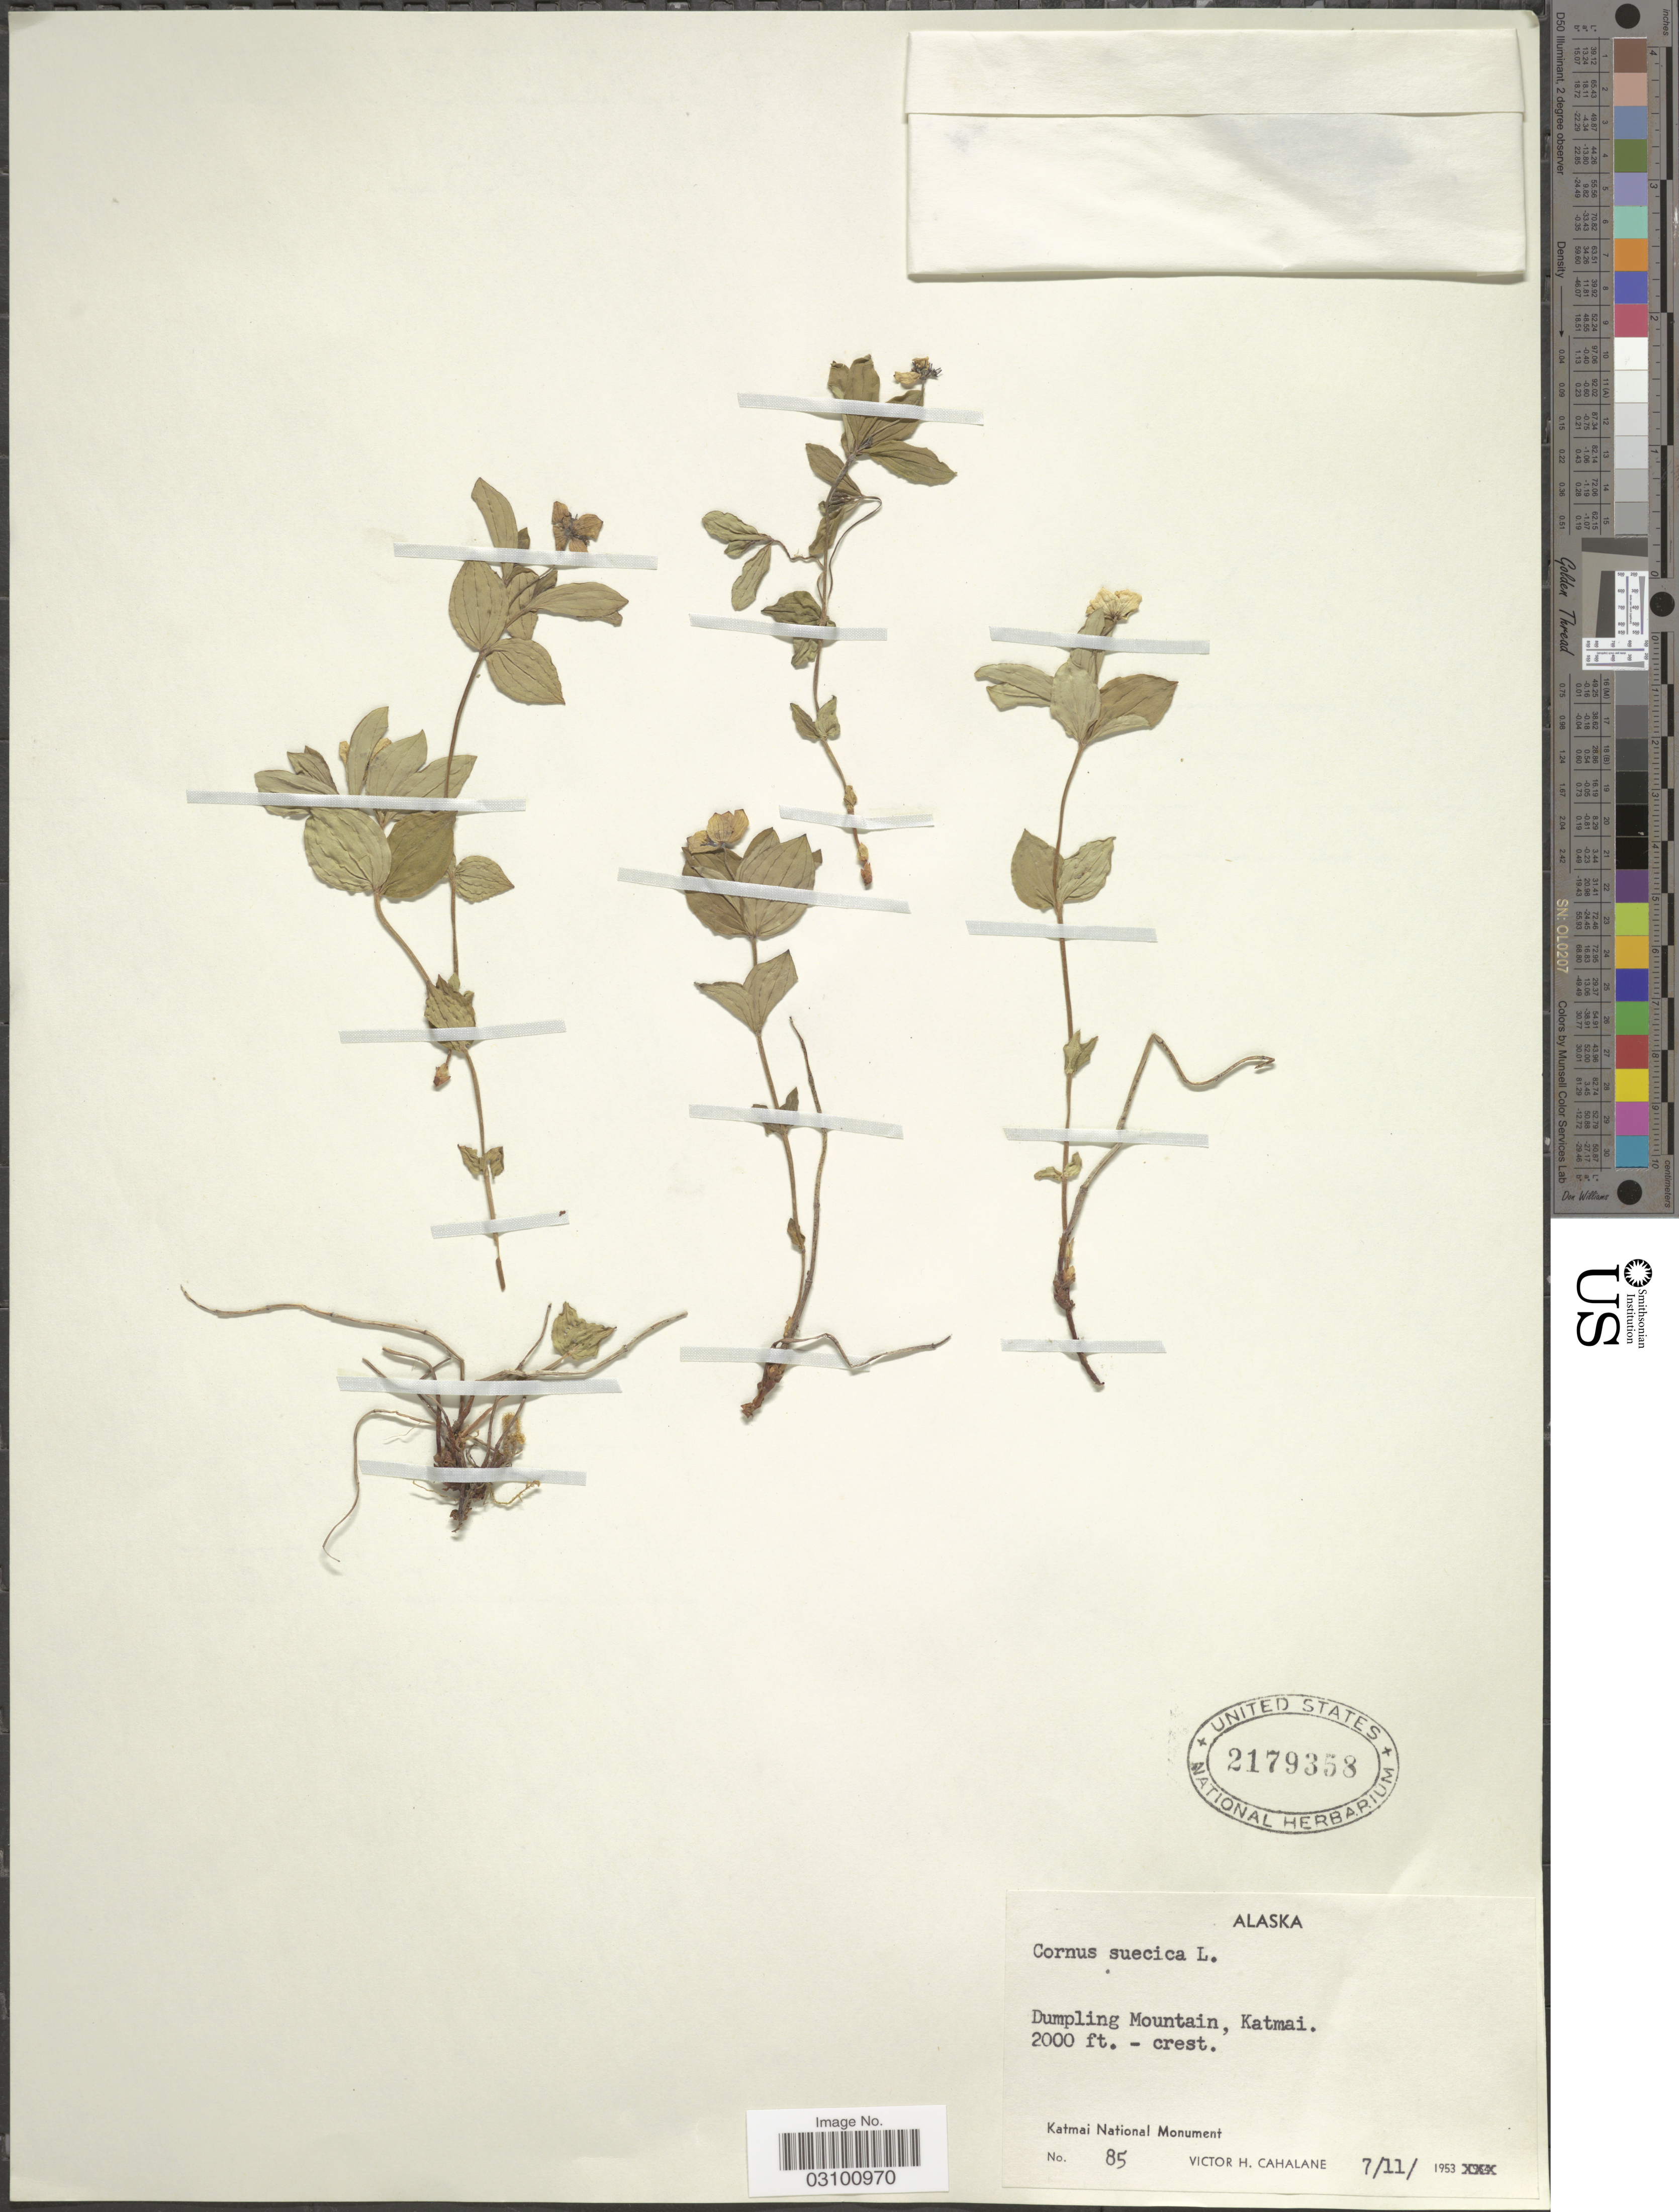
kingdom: Plantae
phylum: Tracheophyta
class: Magnoliopsida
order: Cornales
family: Cornaceae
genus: Cornus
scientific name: Cornus suecica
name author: L.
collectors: V. Cahalane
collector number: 85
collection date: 1953-07-11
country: United States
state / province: Alaska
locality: Dumpling Mountain, Katmai. Katmai National Monument.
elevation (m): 610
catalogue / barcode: US 2179358